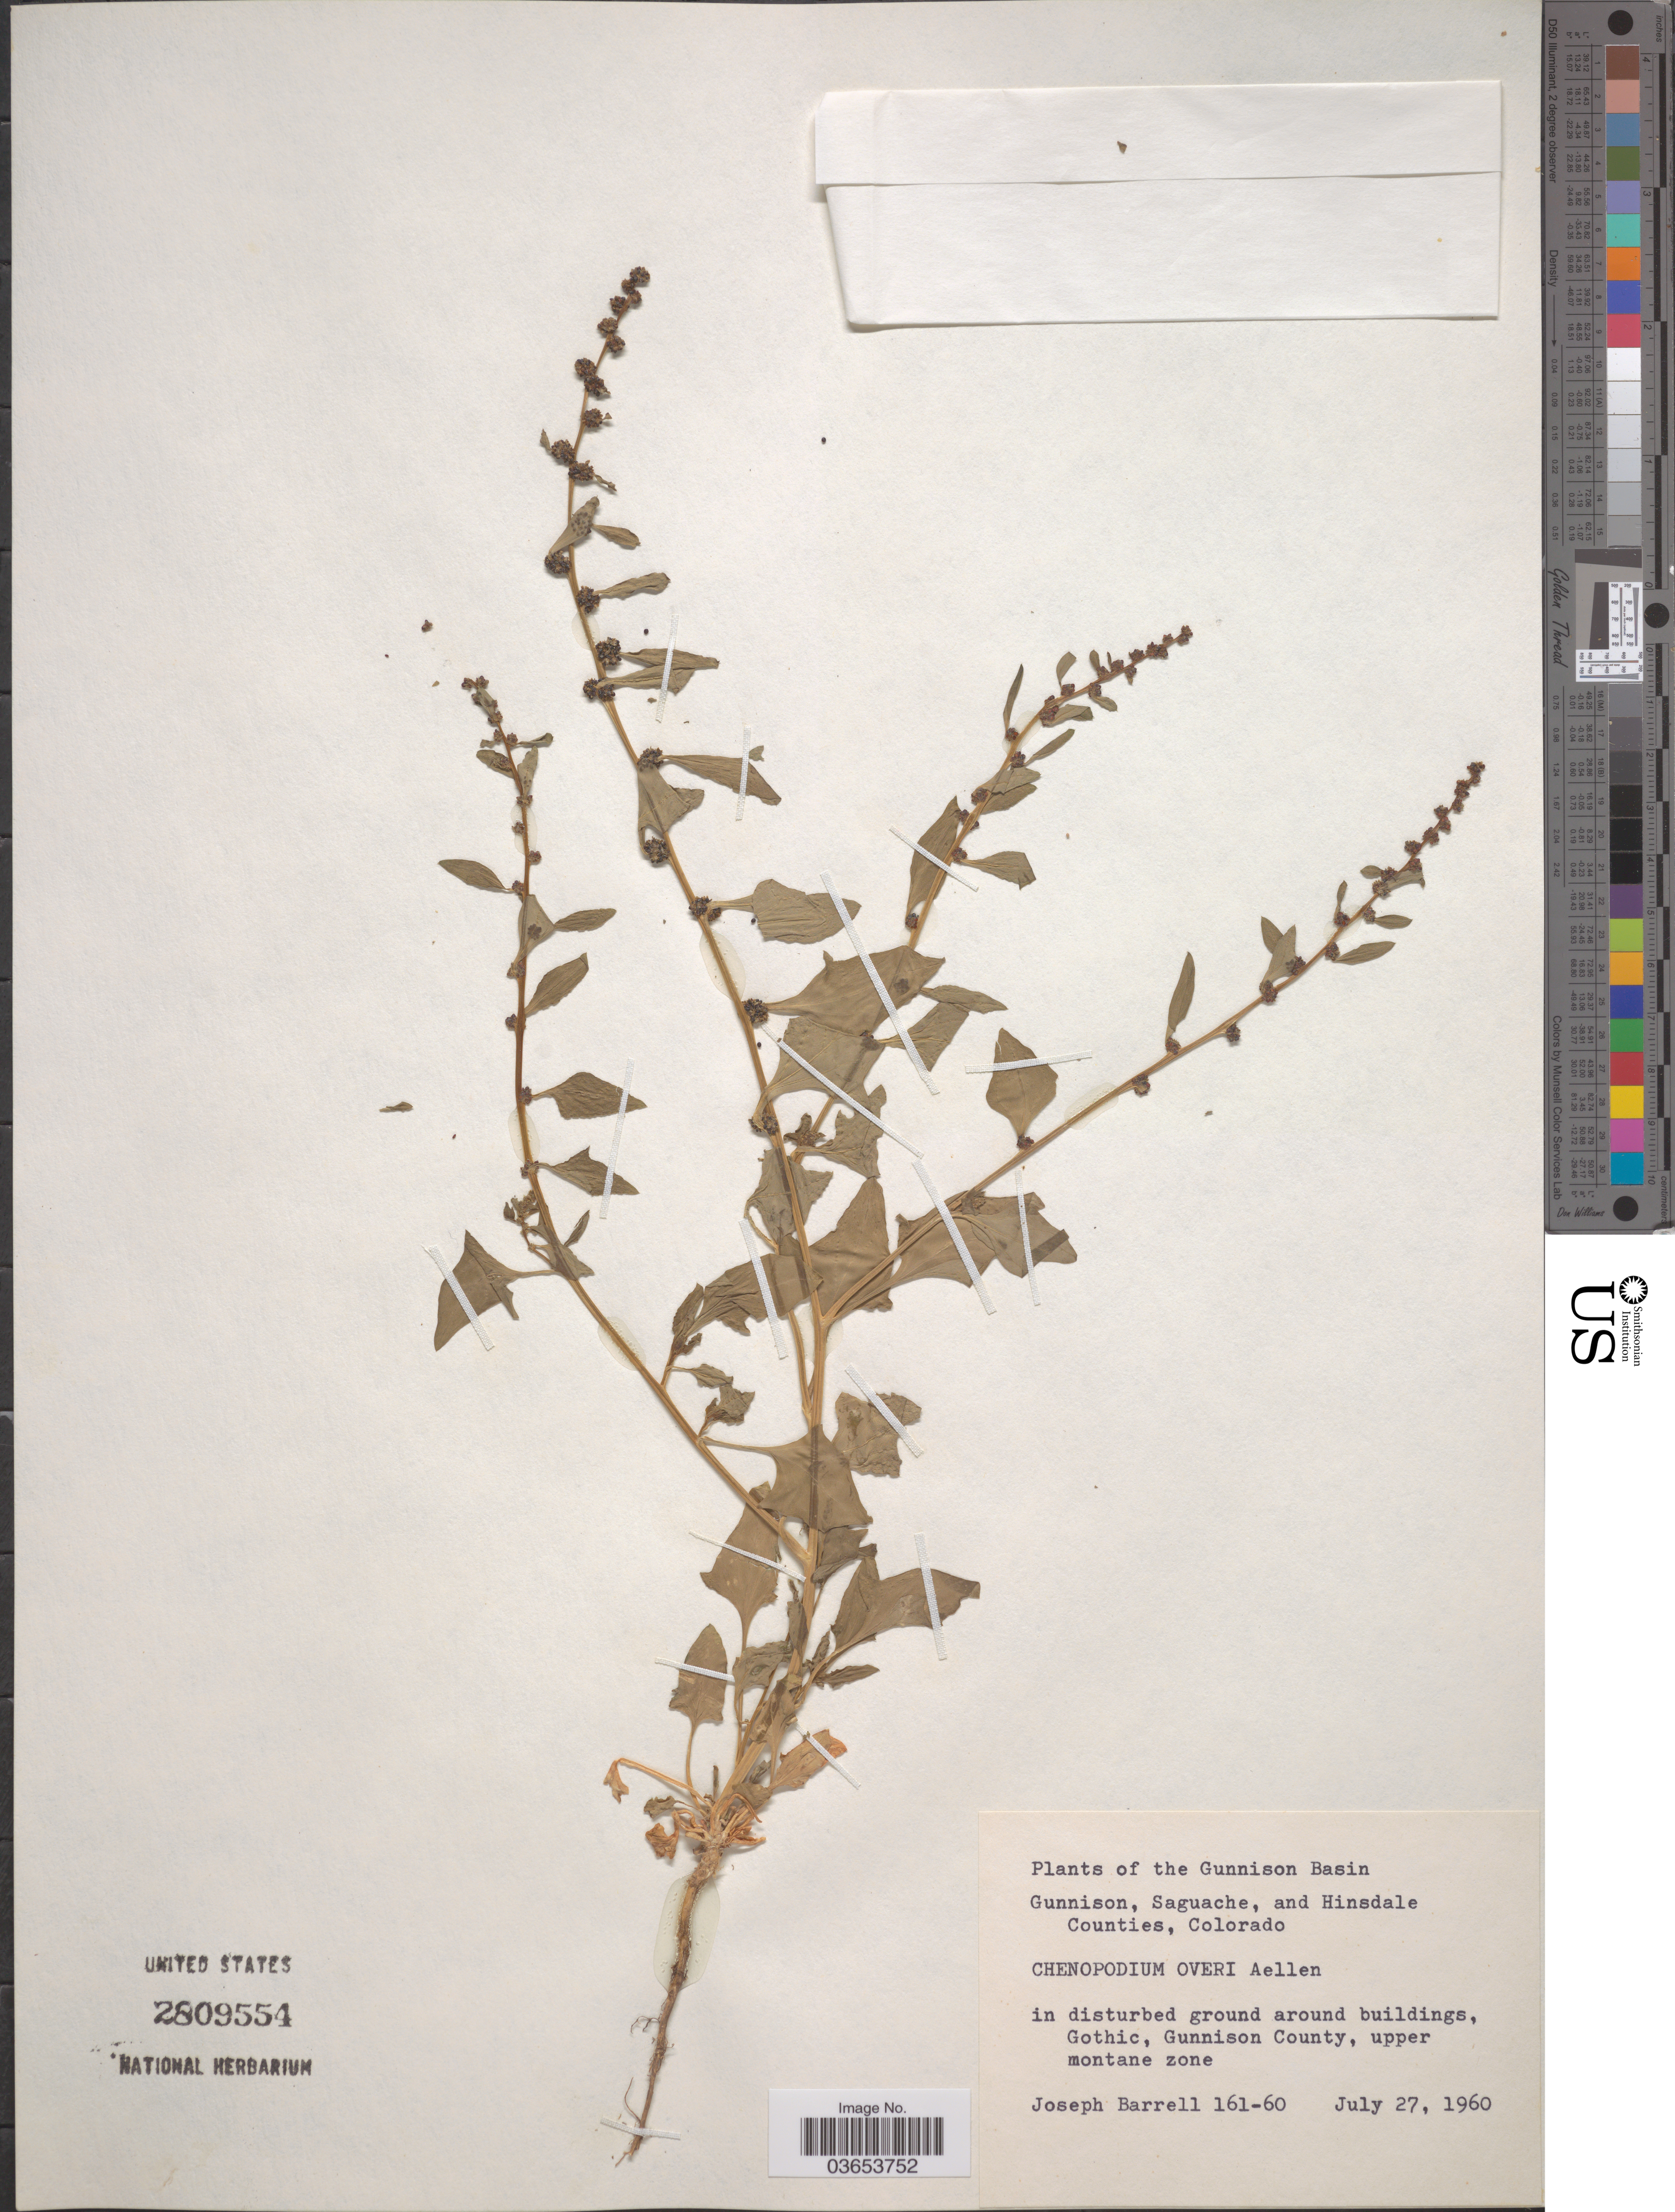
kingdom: Plantae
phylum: Tracheophyta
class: Magnoliopsida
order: Caryophyllales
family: Amaranthaceae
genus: Chenopodium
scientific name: Chenopodium overi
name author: Aellen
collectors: J. Barrell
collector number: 161-60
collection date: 1960-07-27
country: United States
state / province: Colorado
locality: The Gunnison Basin. Around buildings, Gothic, Gunnison County.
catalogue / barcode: US 2809554